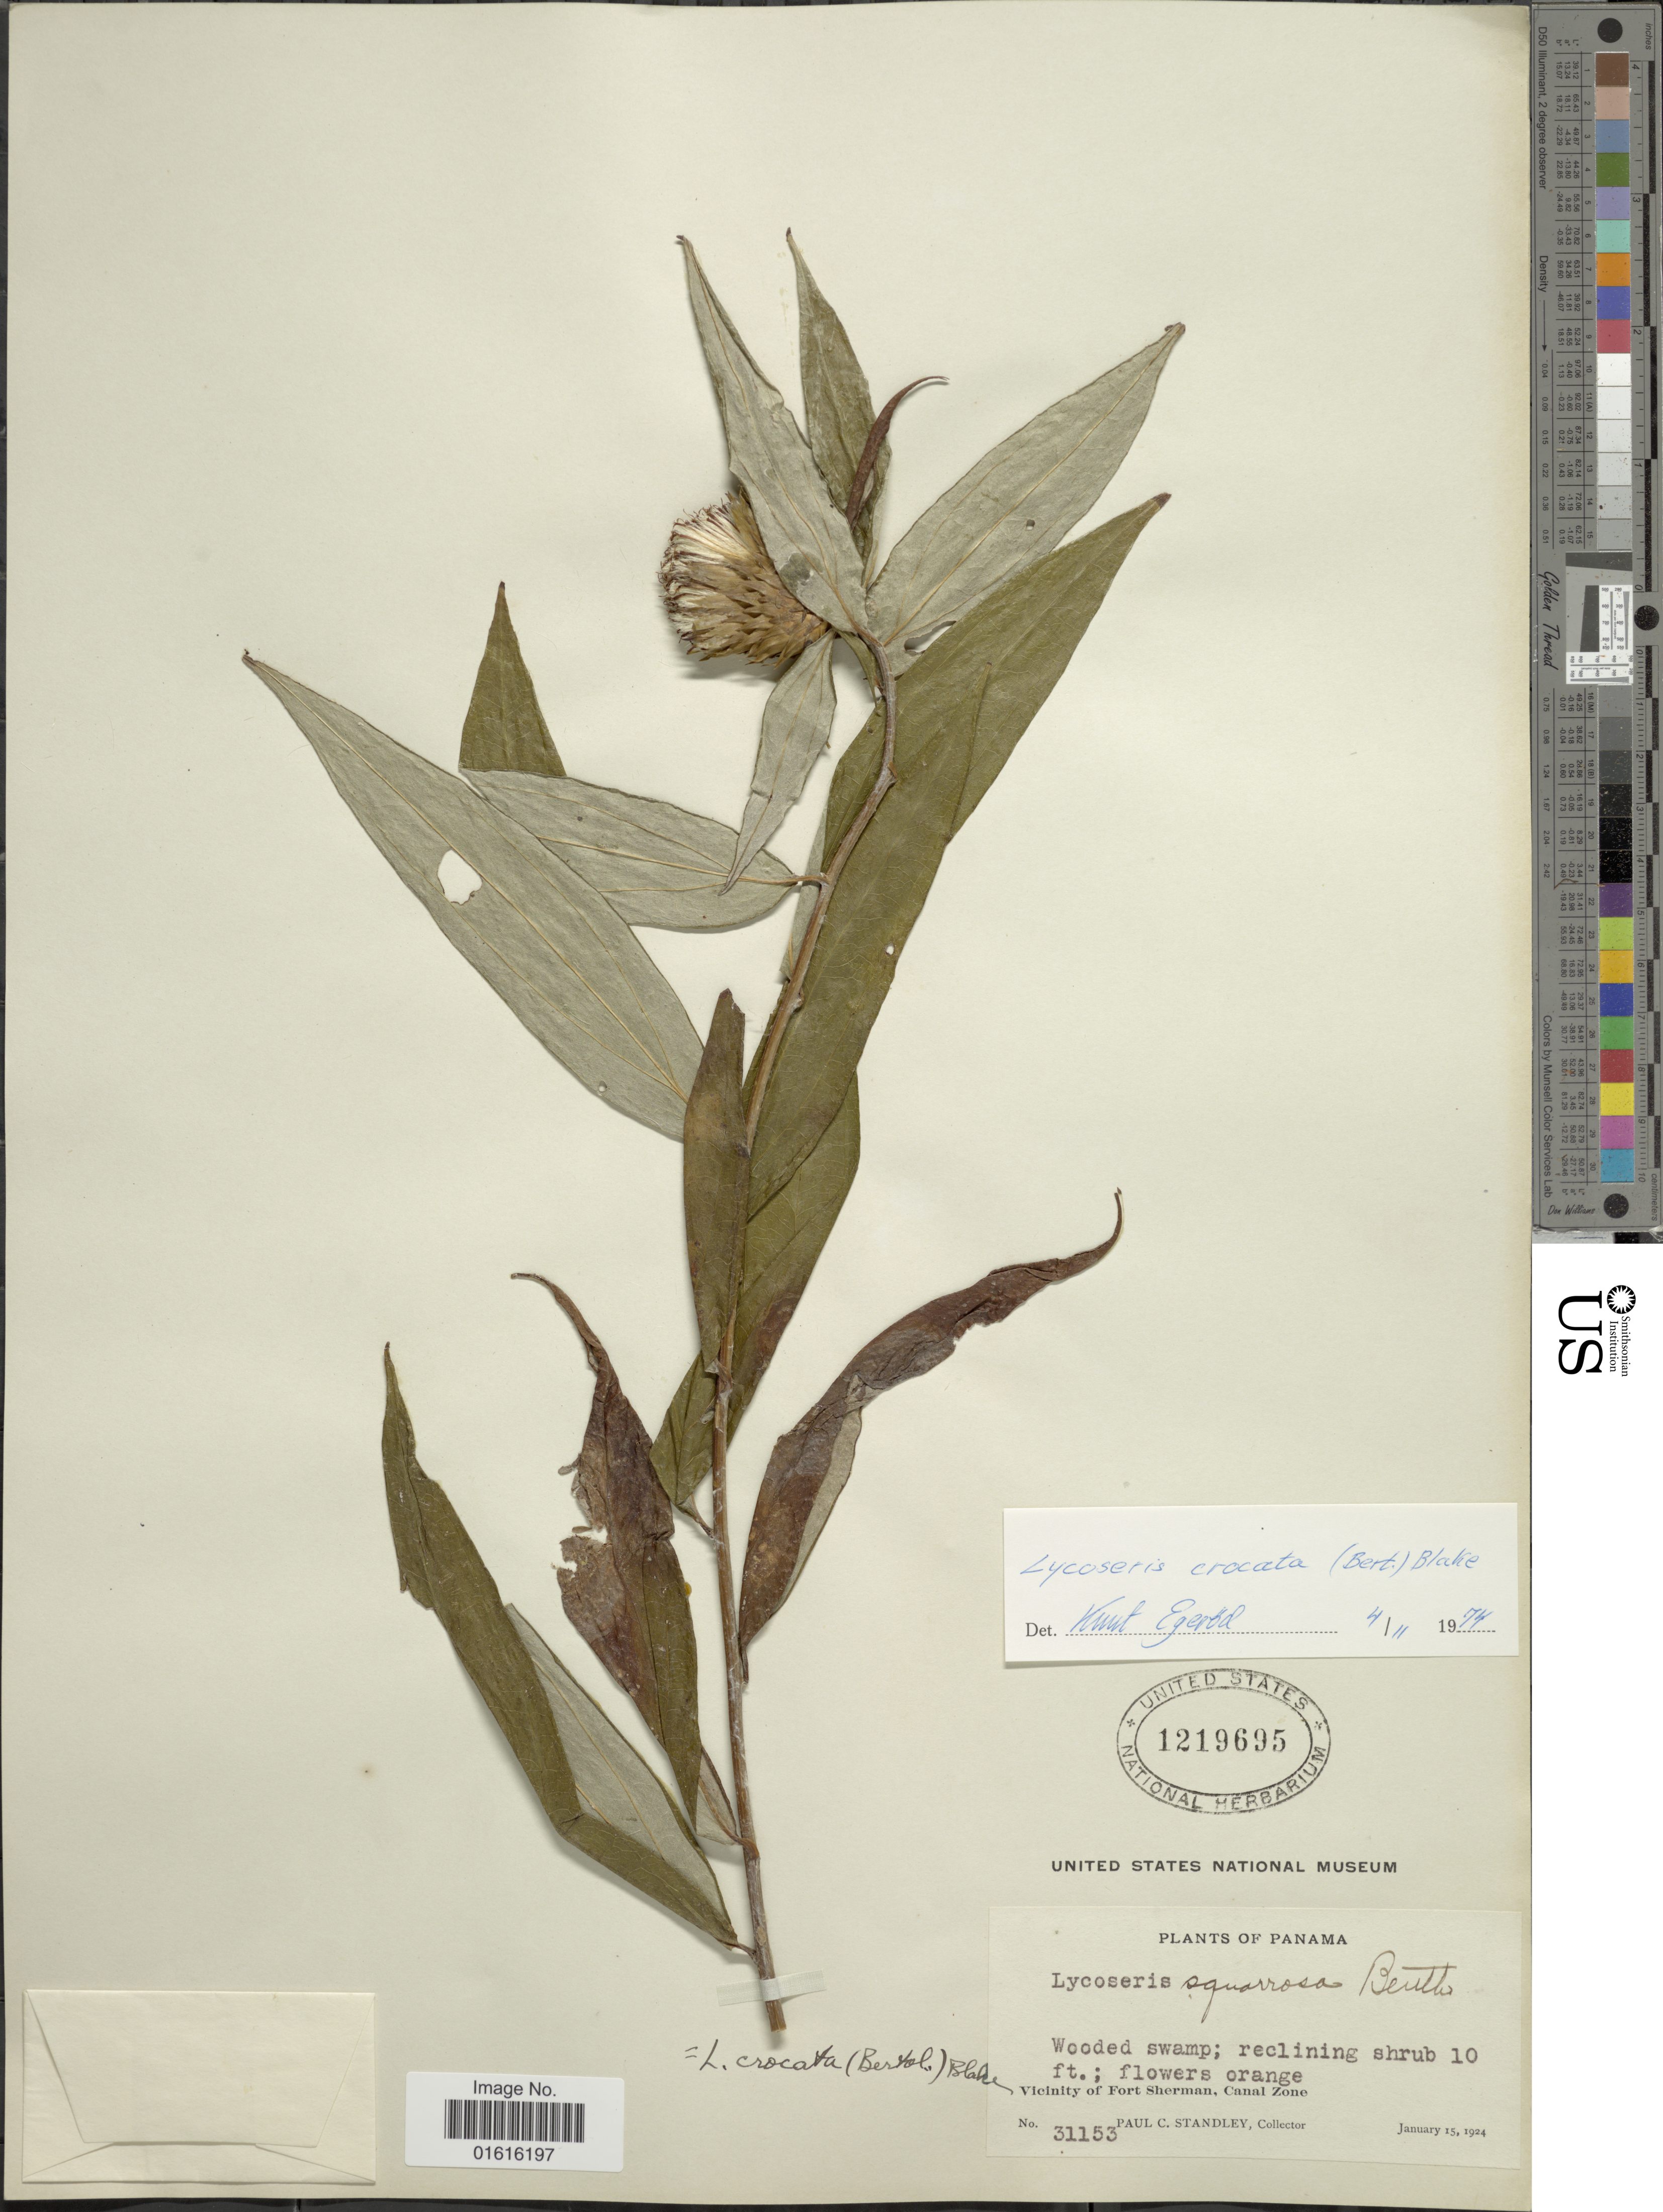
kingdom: Plantae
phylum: Tracheophyta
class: Magnoliopsida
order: Asterales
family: Asteraceae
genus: Lycoseris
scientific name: Lycoseris crocata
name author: S.F. Blake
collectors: P. C. Standley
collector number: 31153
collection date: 1924-01-15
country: Panama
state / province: Colón / Panamá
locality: Vicinity of Fort Sherman, Canal Zone.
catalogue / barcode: US 1219695